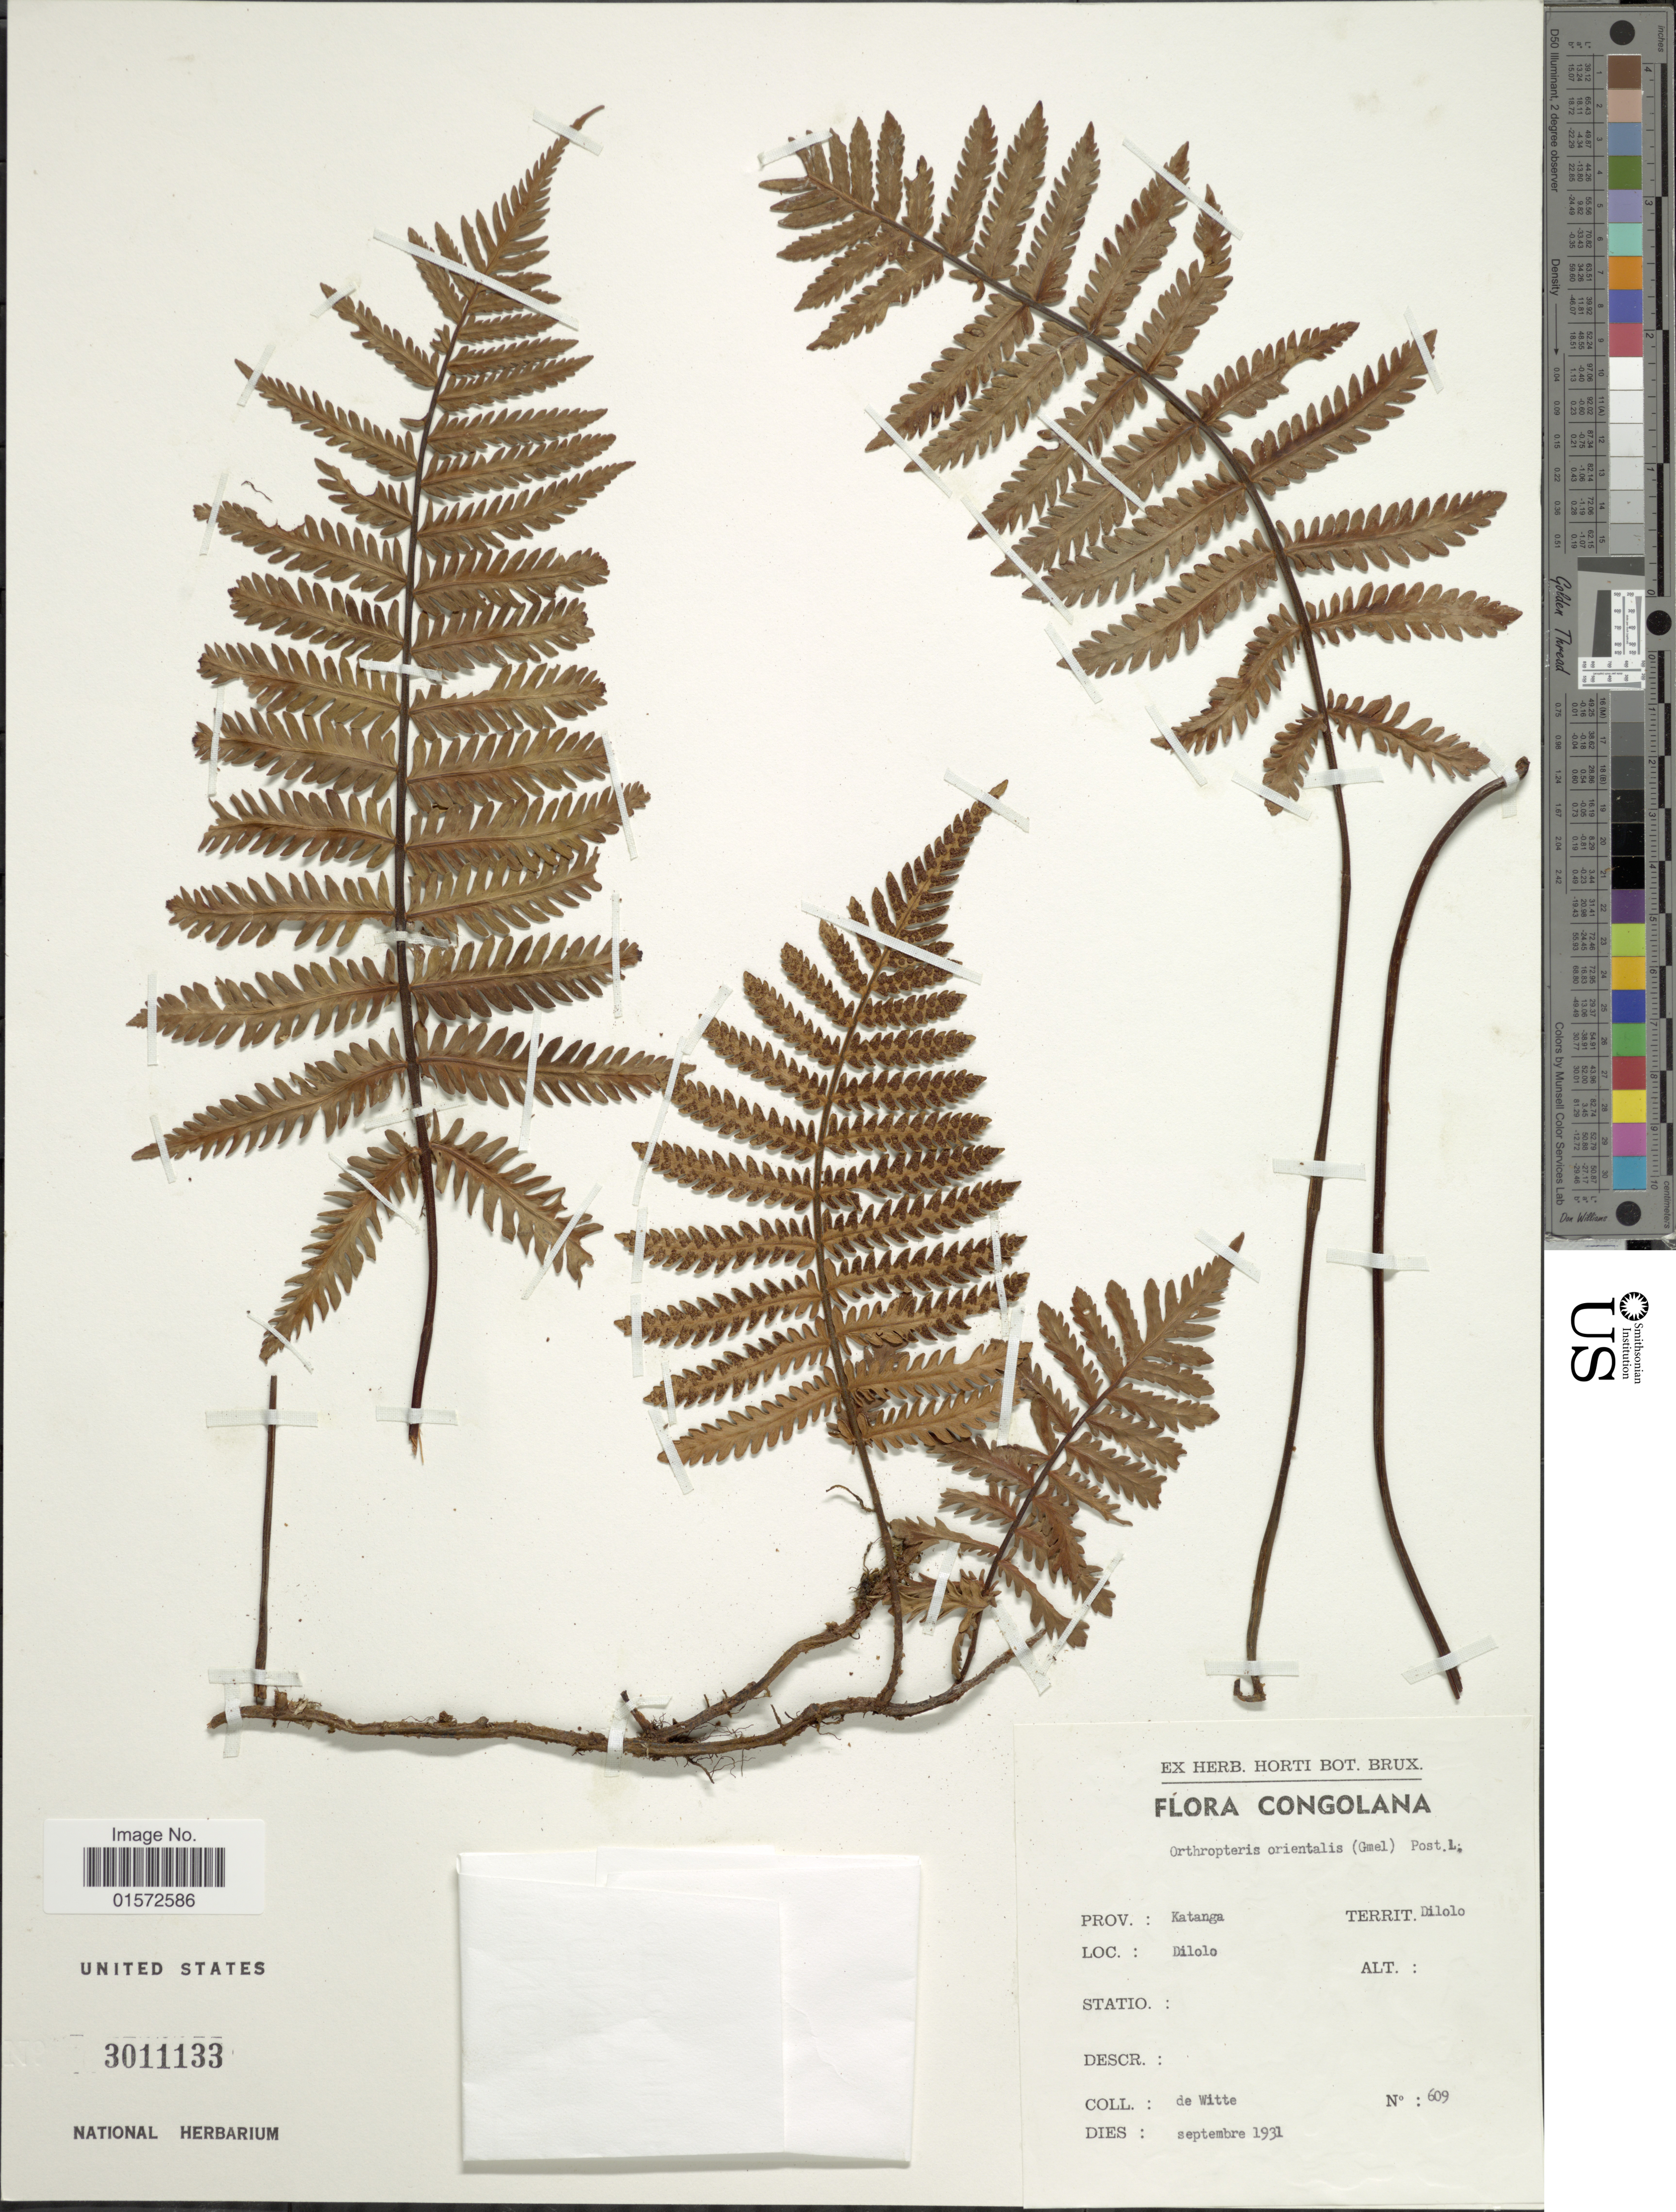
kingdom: Plantae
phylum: Tracheophyta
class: Polypodiopsida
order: Polypodiales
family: Tectariaceae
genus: Arthropteris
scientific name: Arthropteris orientalis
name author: (J.F. Gmel.) Posth.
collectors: -. de Witte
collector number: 609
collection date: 1931-09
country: Congo, Democratic Republic of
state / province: Lualaba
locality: Katanga. Terreit. Dilolo.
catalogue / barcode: US 3011133